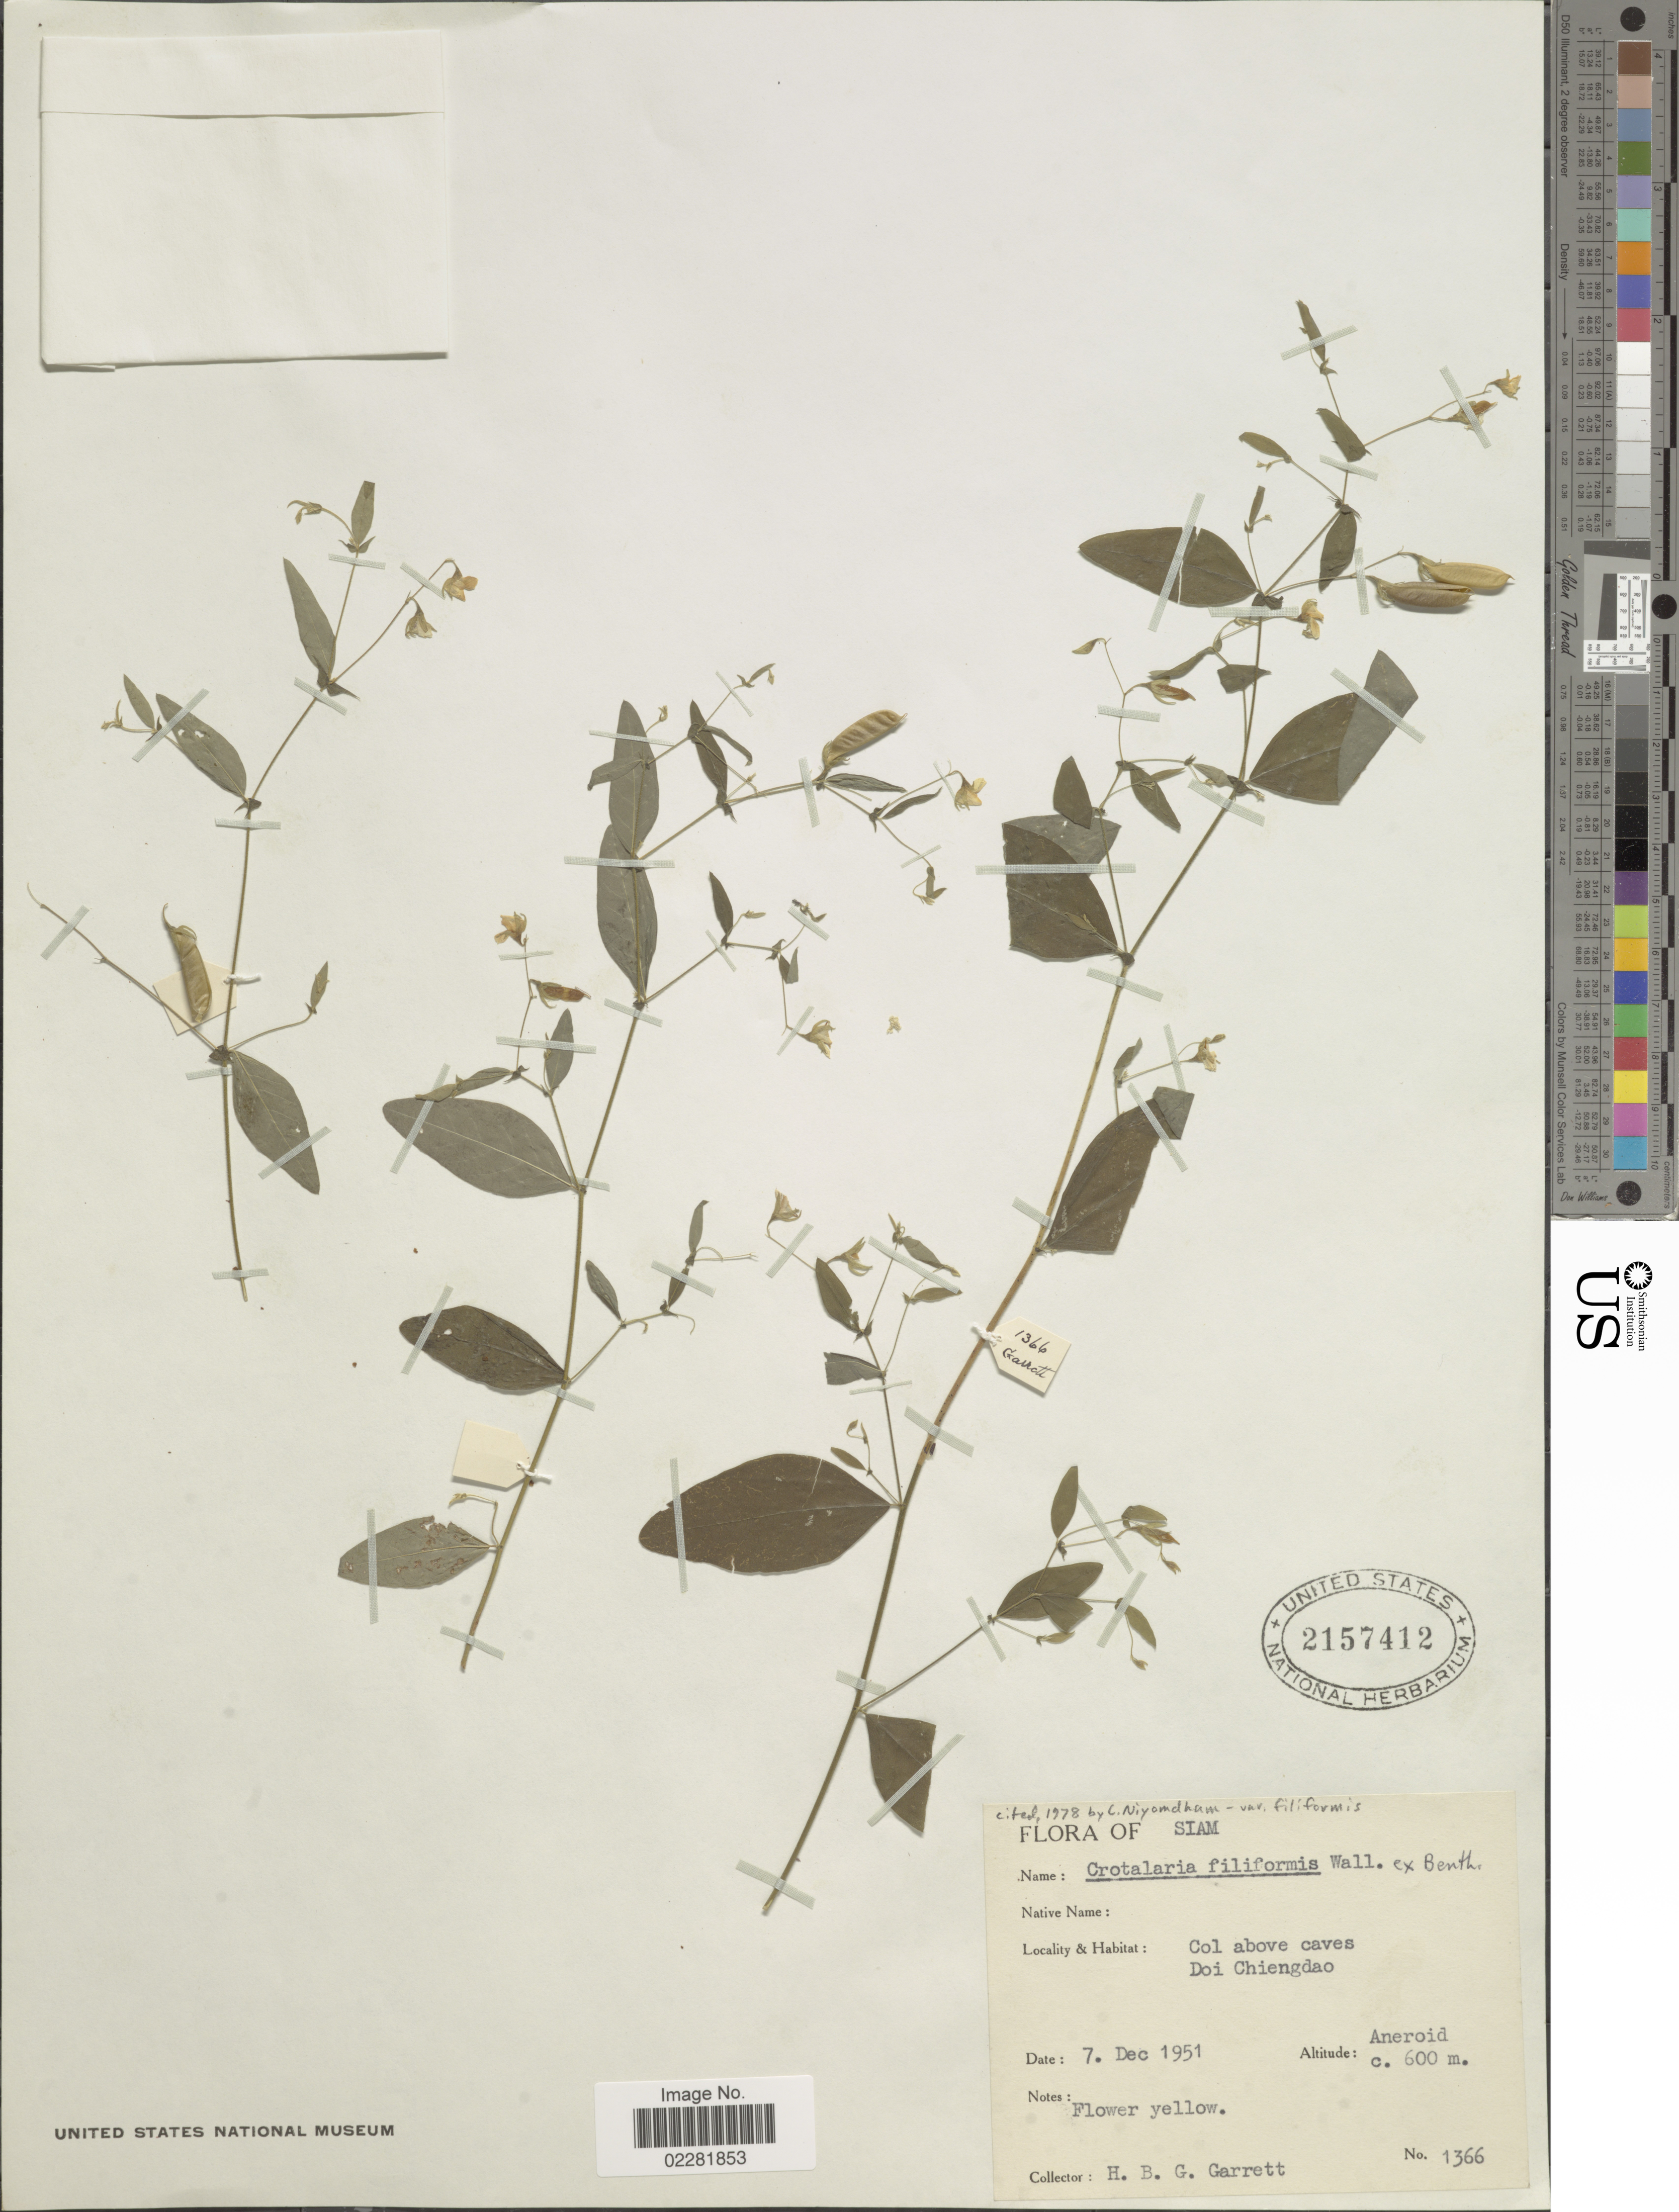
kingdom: Plantae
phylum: Tracheophyta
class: Magnoliopsida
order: Fabales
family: Fabaceae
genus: Crotalaria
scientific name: Crotalaria filiformis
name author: Benth.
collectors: H. Garrett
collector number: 1366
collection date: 1951-12-07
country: Thailand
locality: Siam, Col above caves Doi Chiengdao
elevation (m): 600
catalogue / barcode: US 2157412